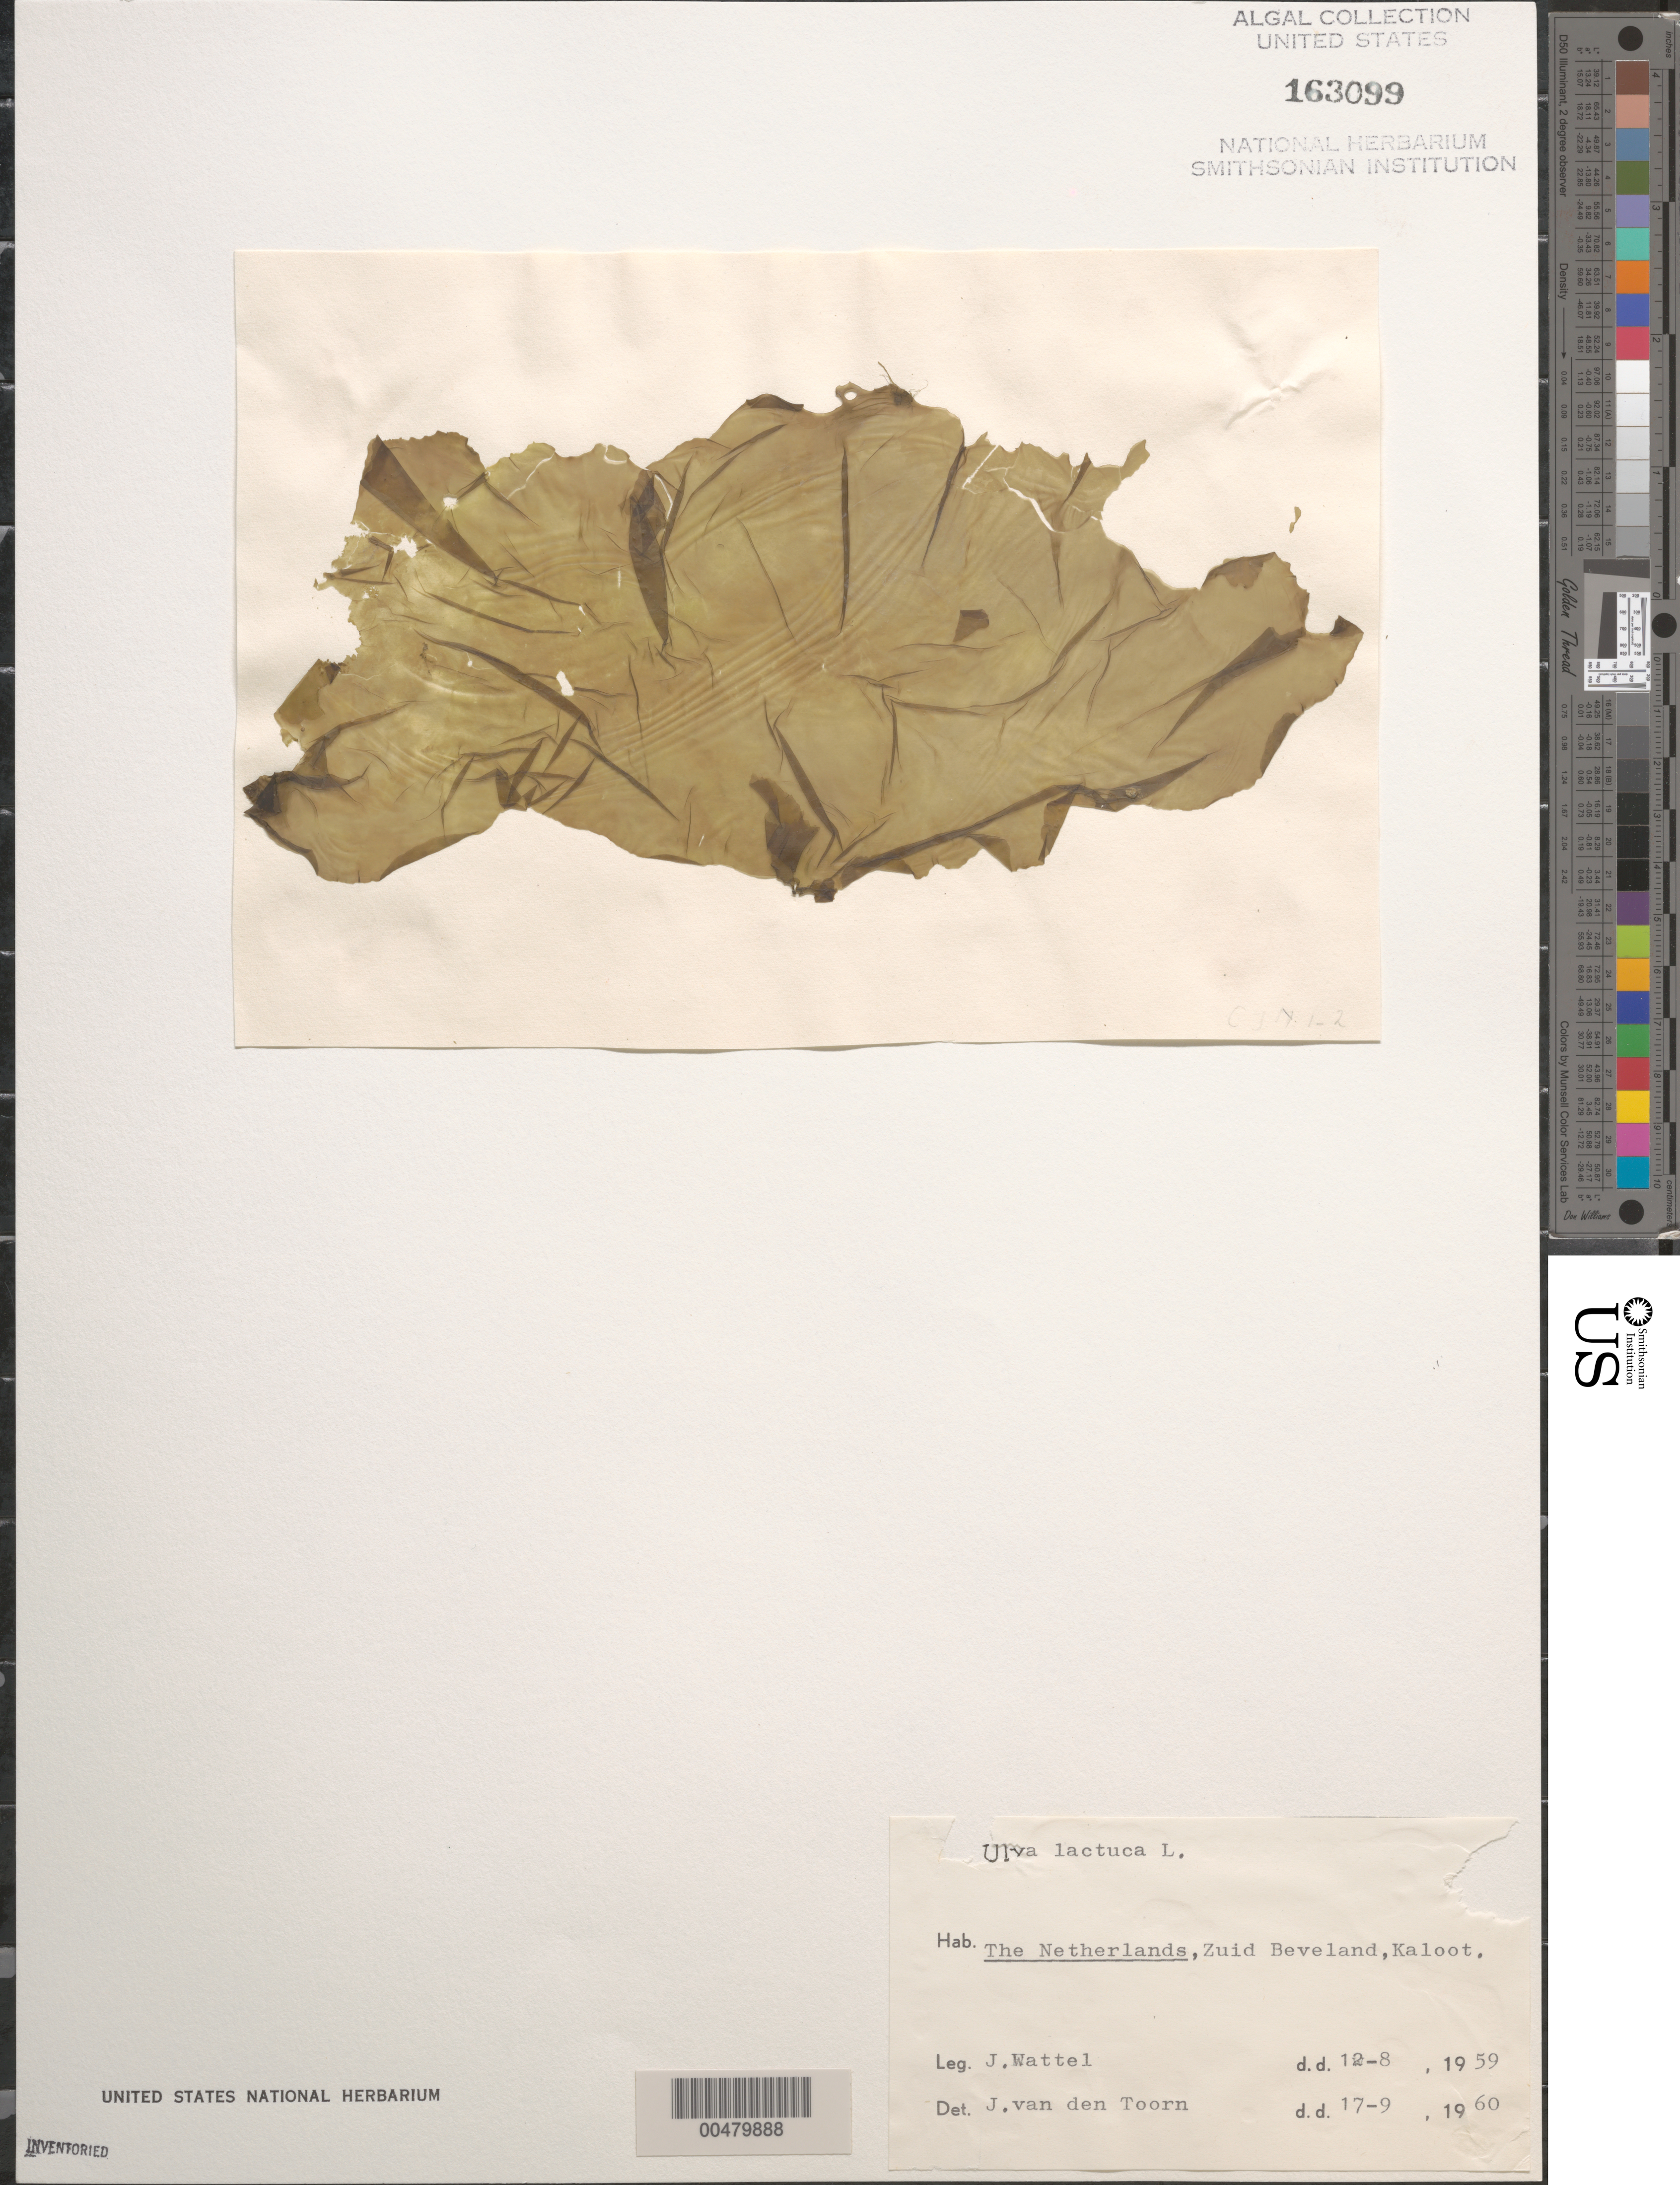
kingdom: Plantae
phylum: Chlorophyta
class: Ulvophyceae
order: Ulvales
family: Ulvaceae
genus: Ulva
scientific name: Ulva lactuca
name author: L.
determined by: Van Toorn, J. den.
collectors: J. Wattel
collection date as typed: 12 Aug 1959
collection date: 1959-08-12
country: Netherlands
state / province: Zeeland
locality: Kaloot, zuid beveland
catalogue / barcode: US 163099